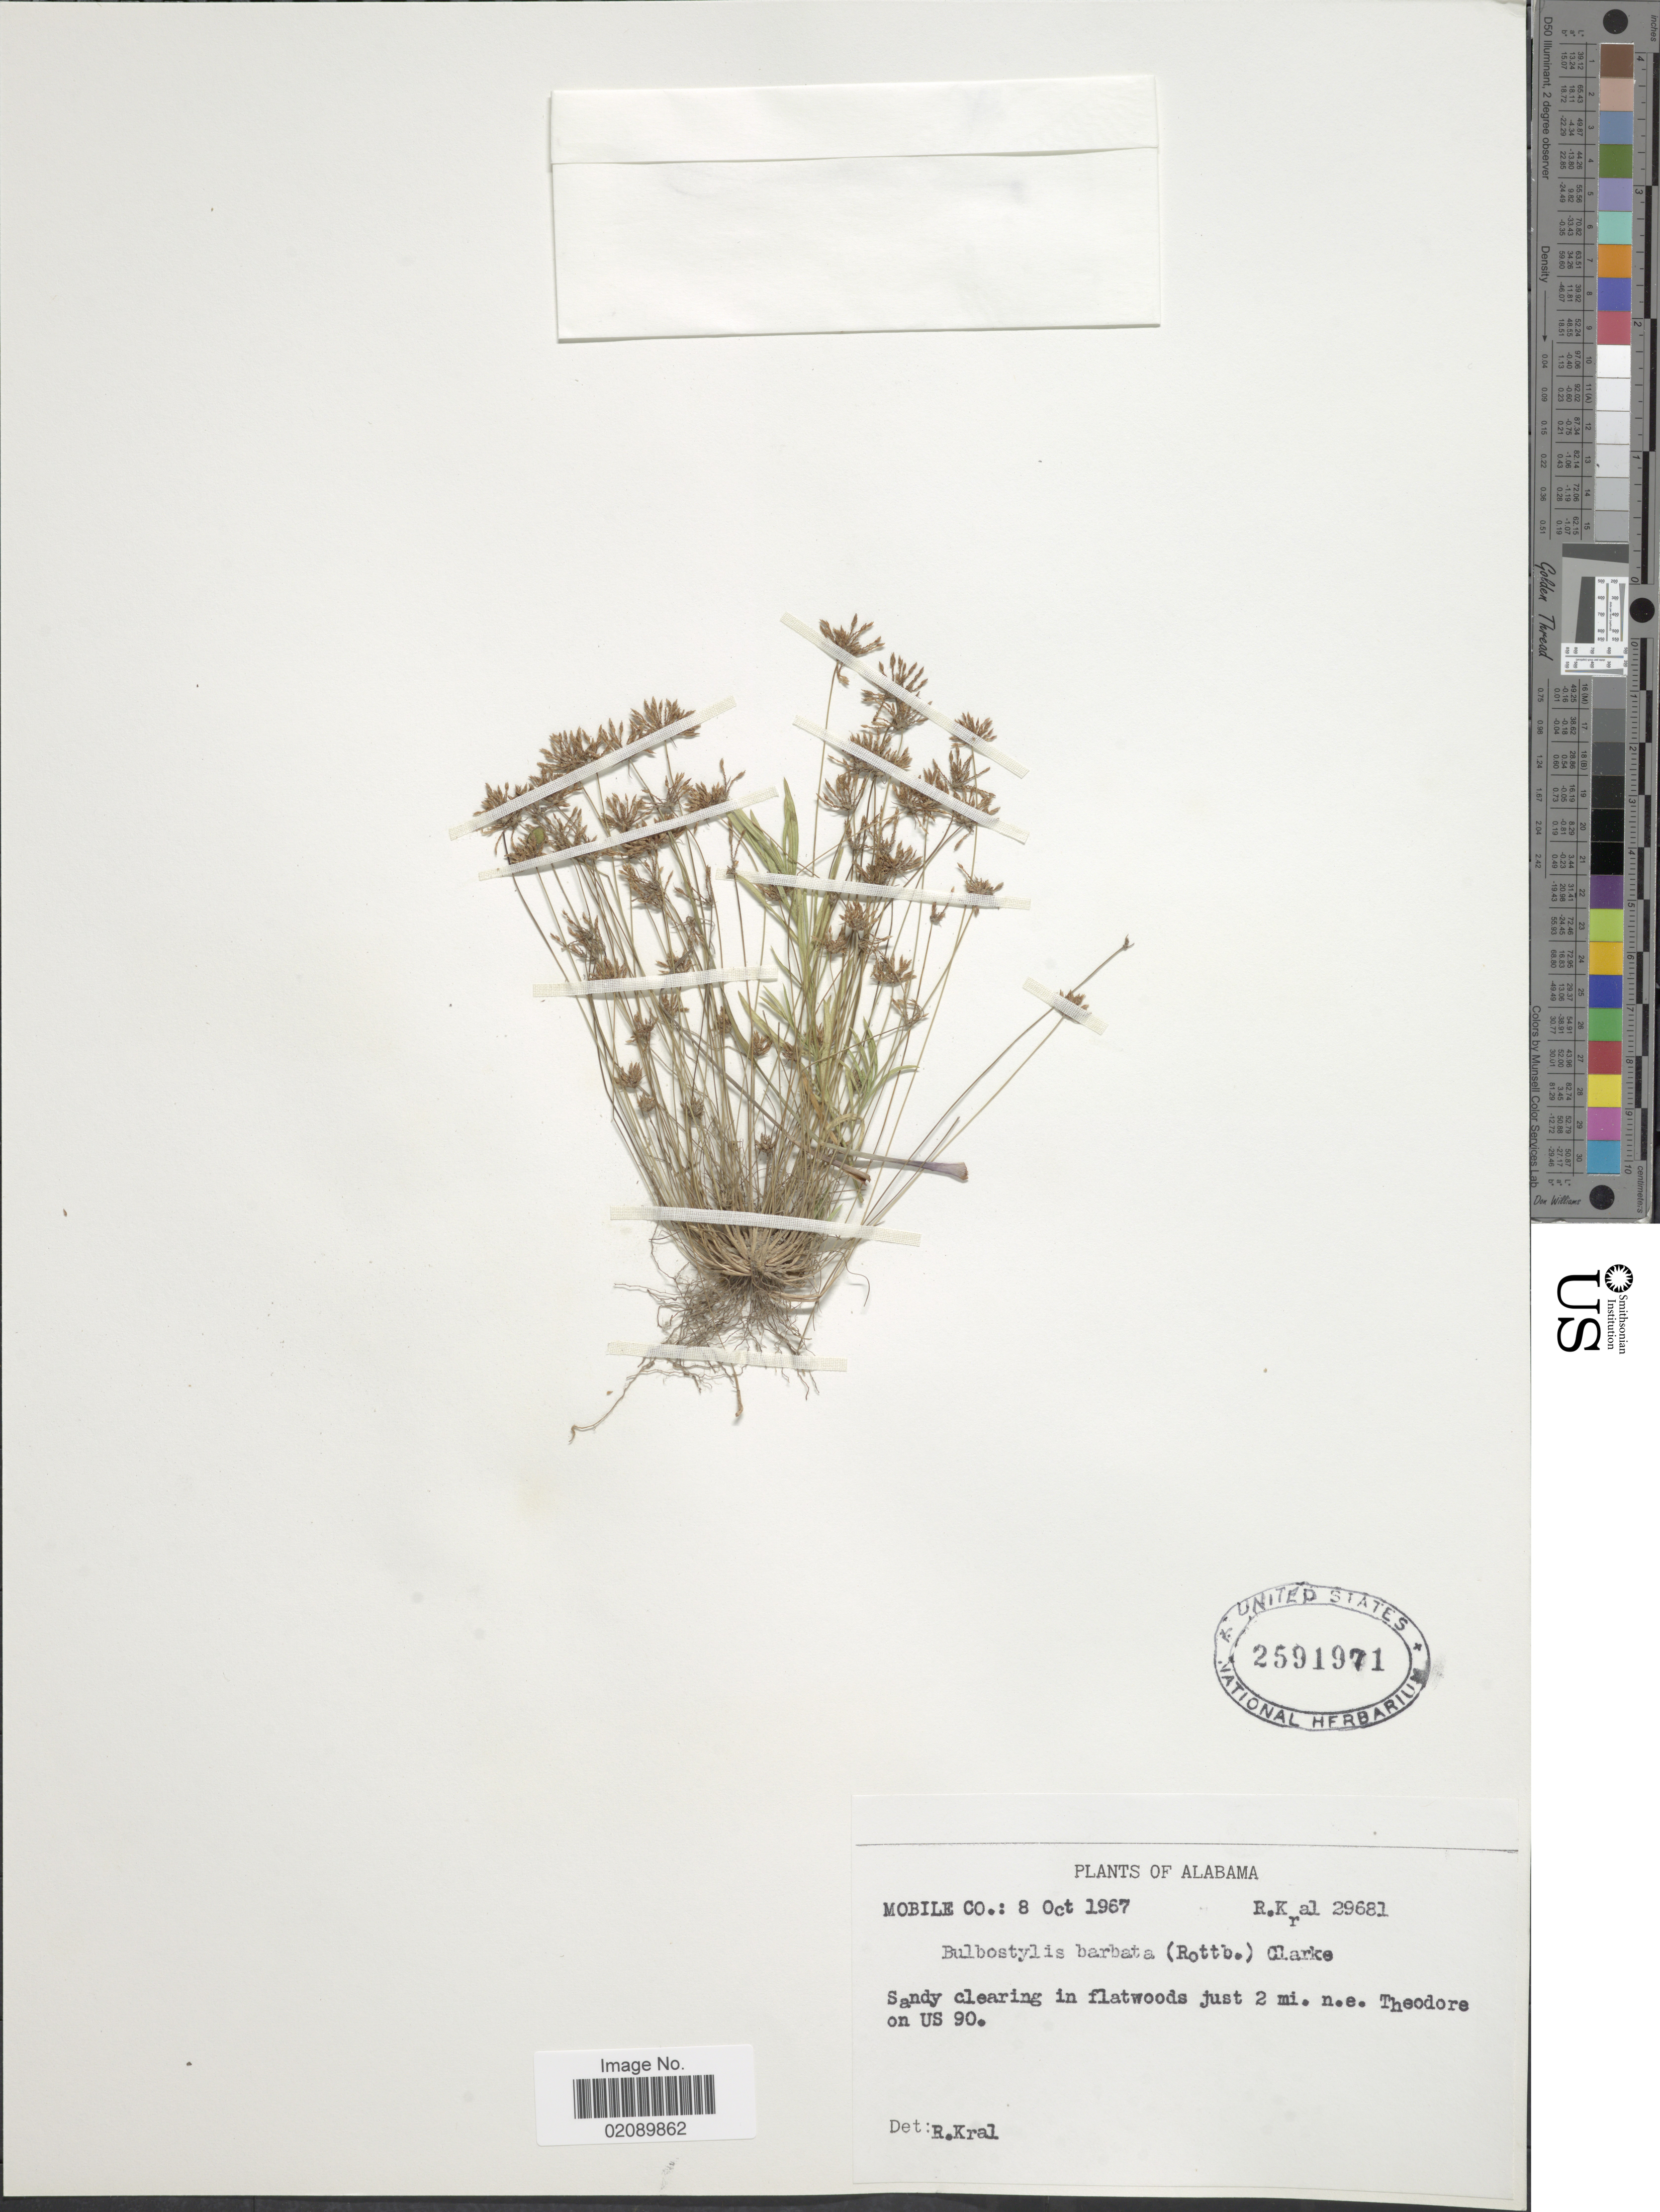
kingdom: Plantae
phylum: Tracheophyta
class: Liliopsida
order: Poales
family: Cyperaceae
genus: Bulbostylis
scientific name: Bulbostylis barbata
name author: (Rottb.) C.B. Clarke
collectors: R. Kral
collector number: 29681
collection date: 1967-10-08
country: United States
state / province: Alabama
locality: Mobile Co. Sandy clearing in flatwoods just 2 mi. n.e. Theodore on US 90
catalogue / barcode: US 2591971